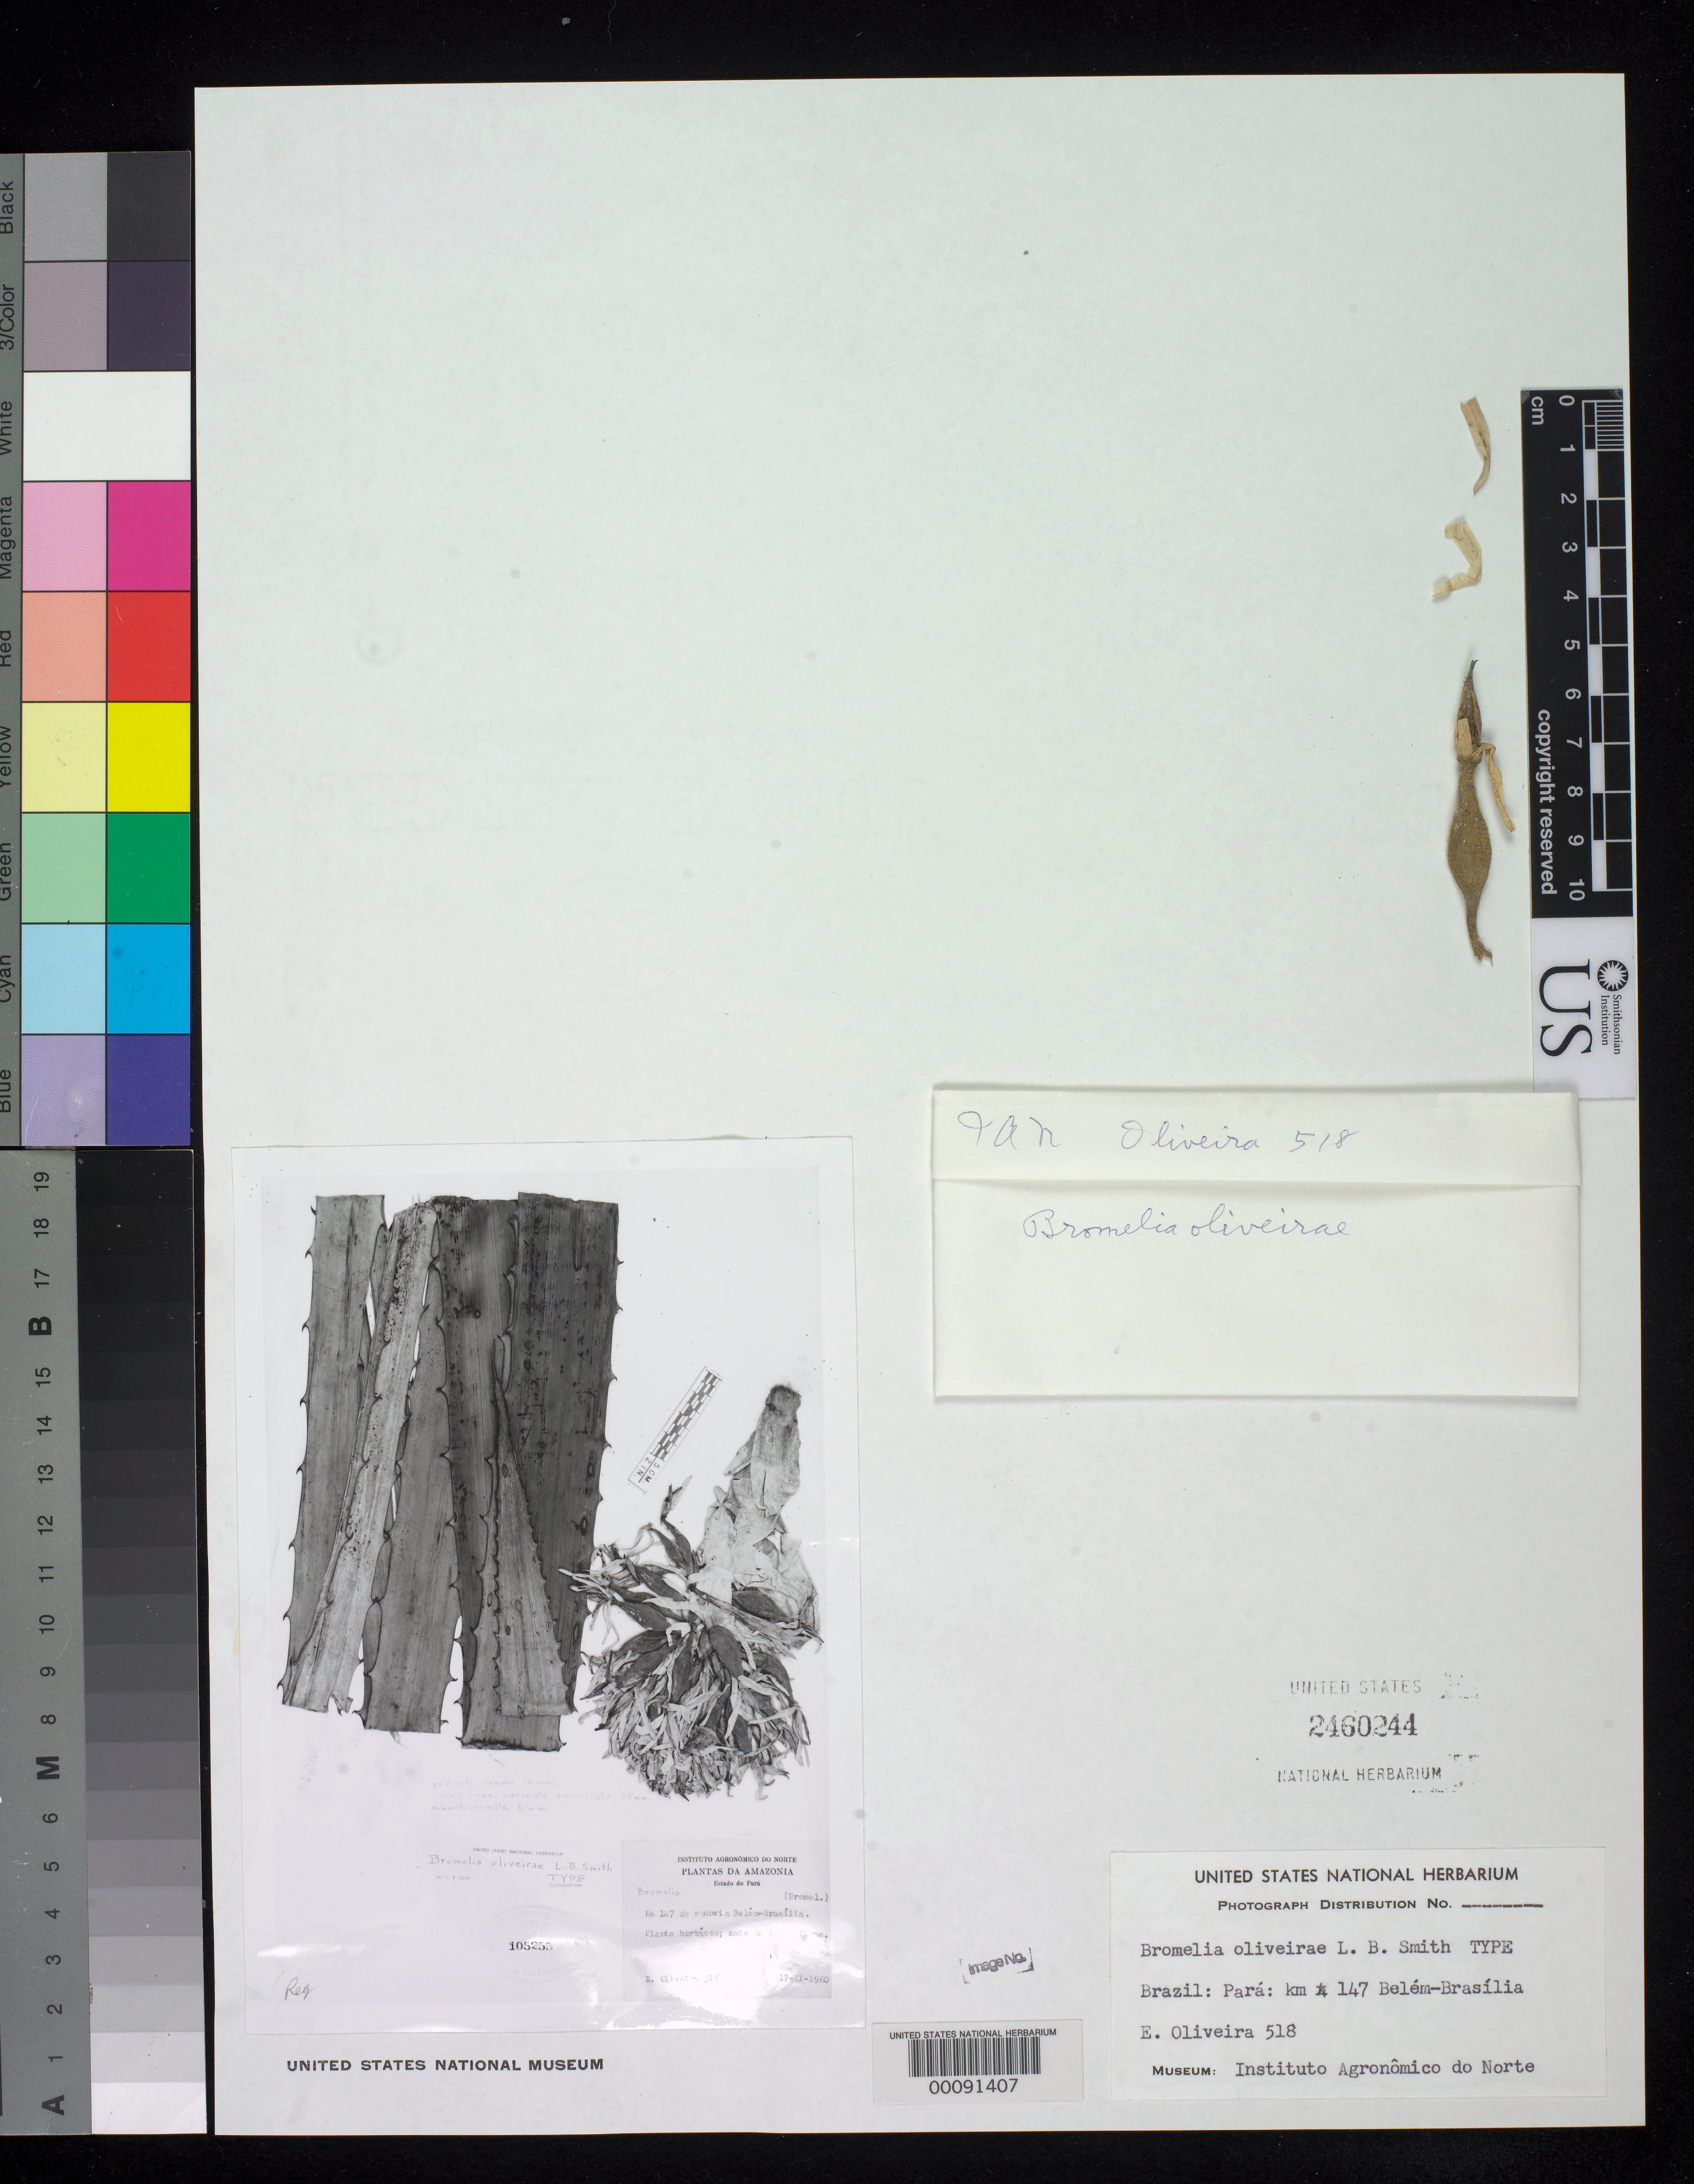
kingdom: Plantae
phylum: Tracheophyta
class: Liliopsida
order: Poales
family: Bromeliaceae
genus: Bromelia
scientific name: Bromelia oliveirae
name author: L.B. Sm.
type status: Isotype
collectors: E. Oliveira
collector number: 518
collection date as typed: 17 Feb 1960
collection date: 1960-02-17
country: Brazil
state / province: Pará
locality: Km 147 of Belem-Brasilia Highway.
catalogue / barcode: US 2460244